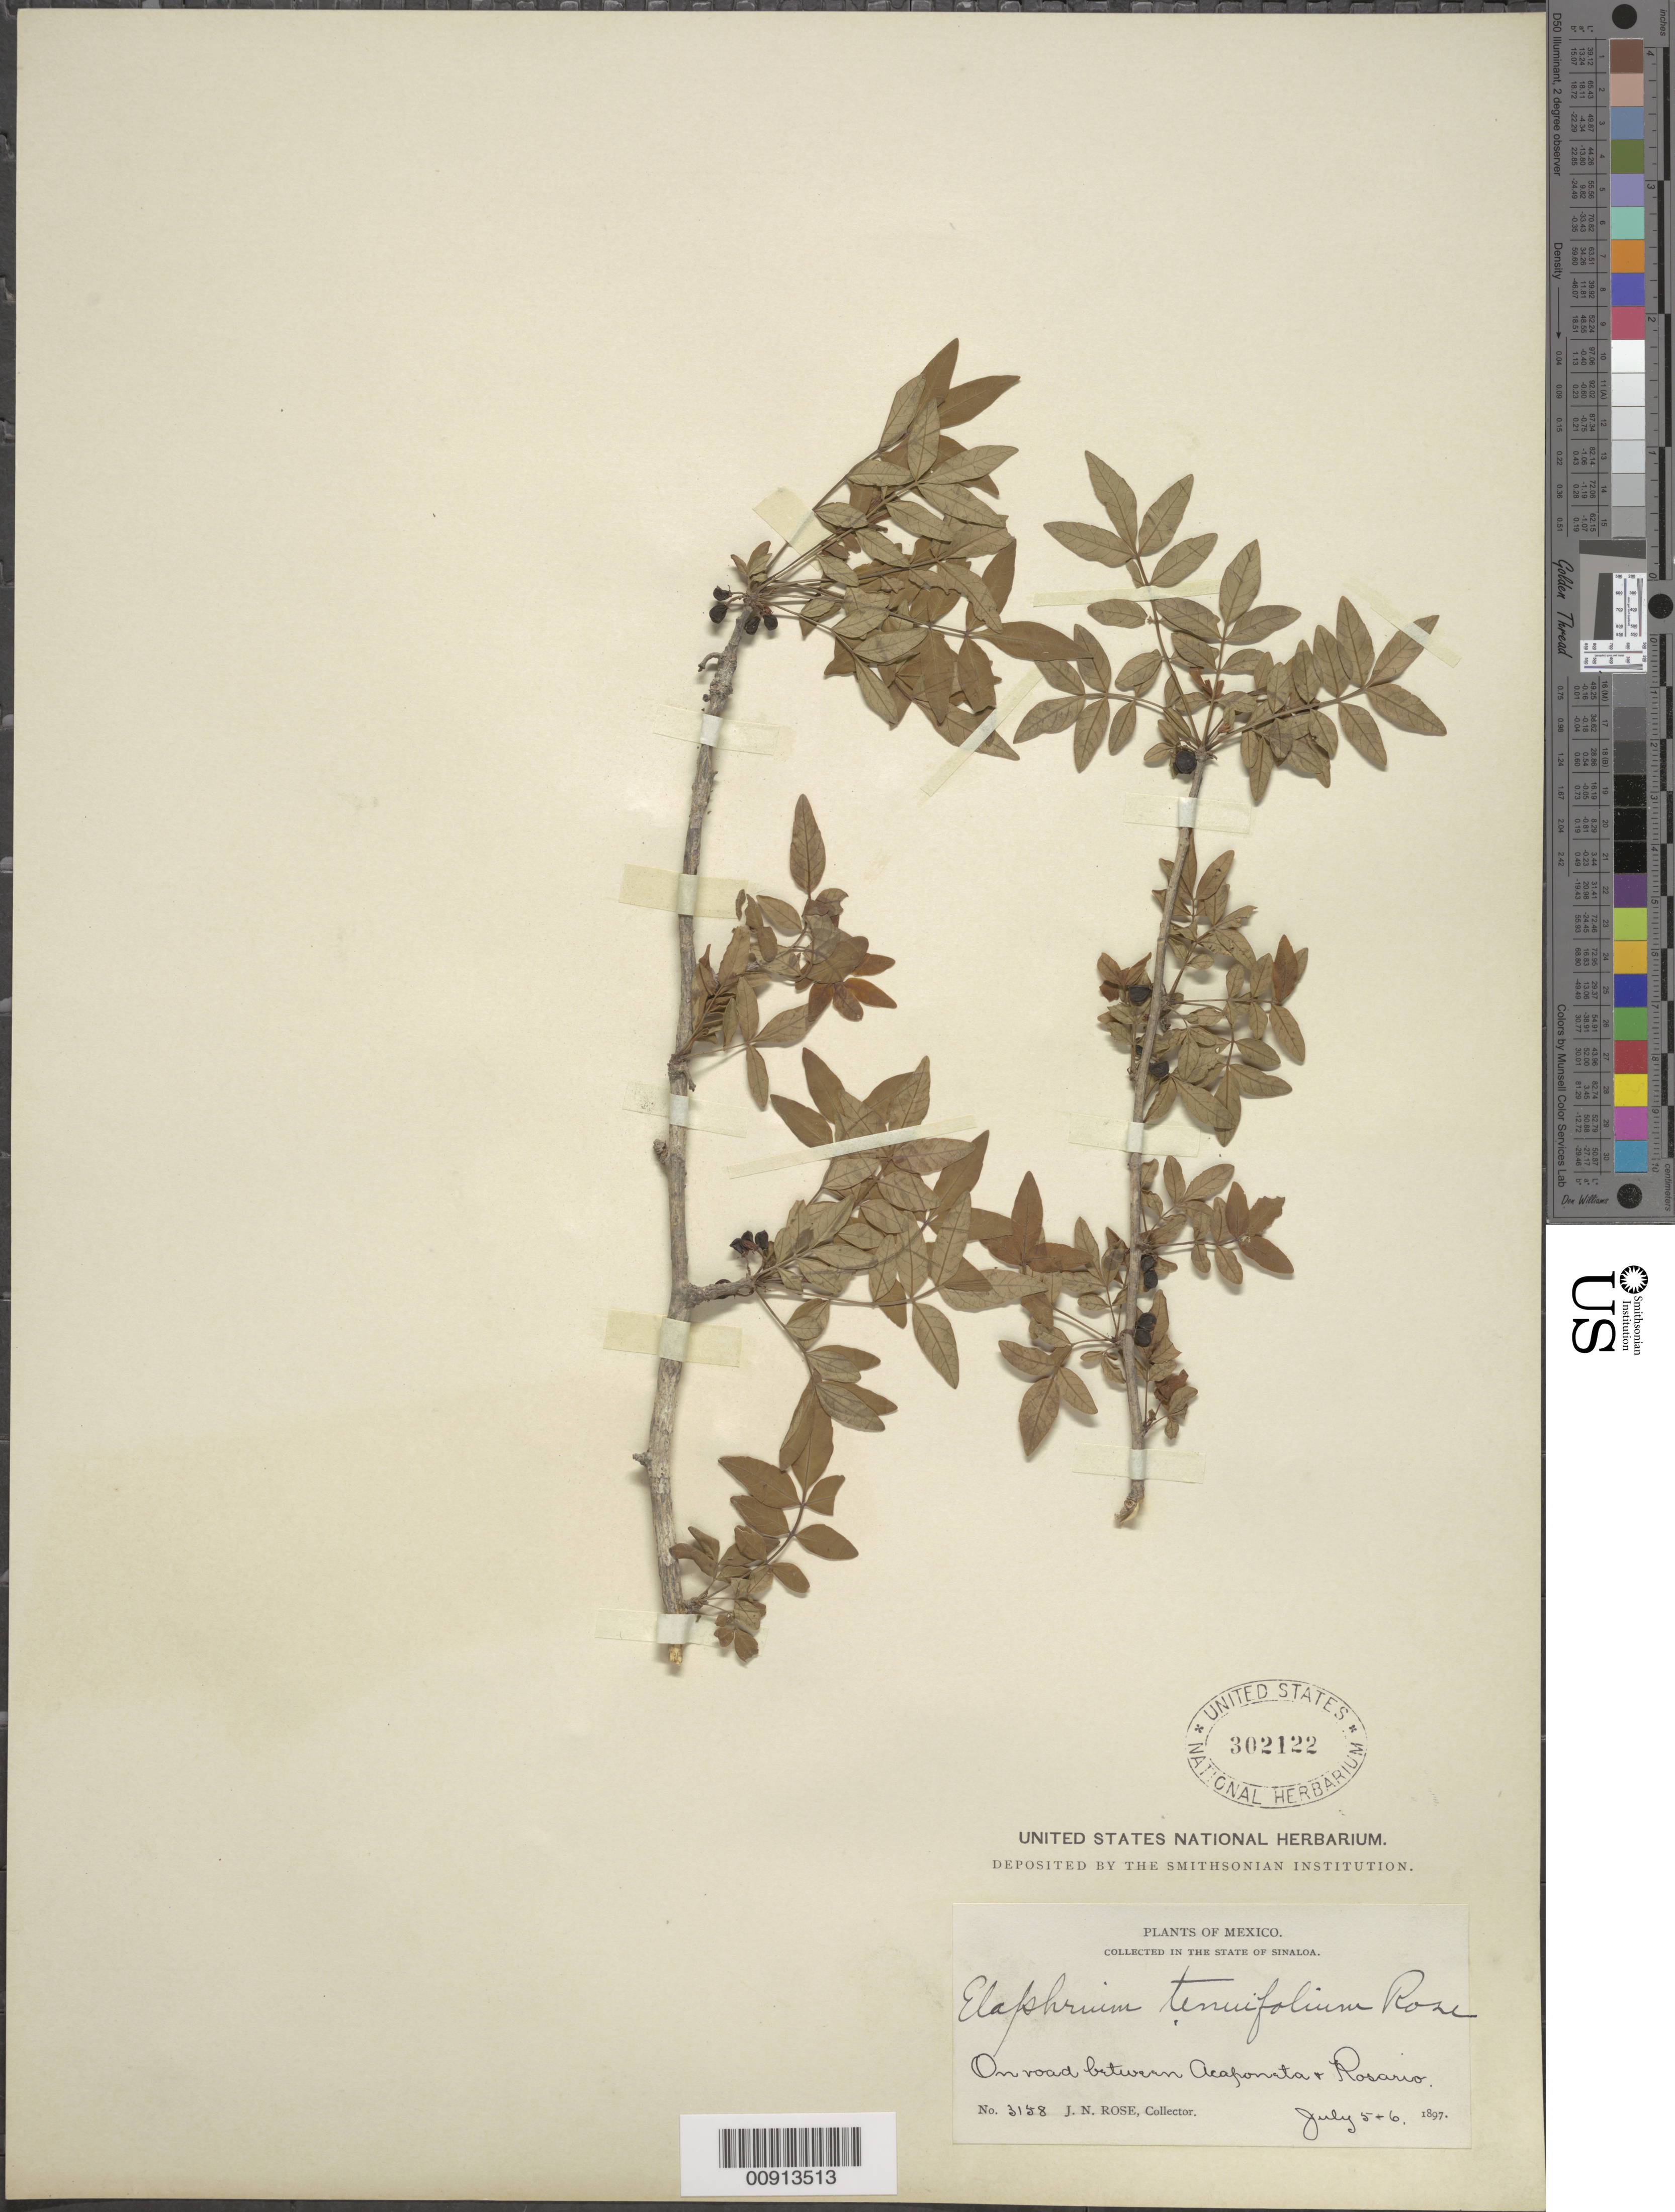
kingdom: Plantae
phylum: Tracheophyta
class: Magnoliopsida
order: Sapindales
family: Burseraceae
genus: Bursera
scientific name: Bursera fagaroides var. elongata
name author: (Kunth) Engl.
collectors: J. N. Rose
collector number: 3158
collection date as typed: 05 Jul 1897 to 06 Jul 1897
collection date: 1897-07-05/1897-07-06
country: Mexico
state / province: Sinaloa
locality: State of Sinaloa: On road between Acaponeta & Rosario.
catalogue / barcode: US 302122